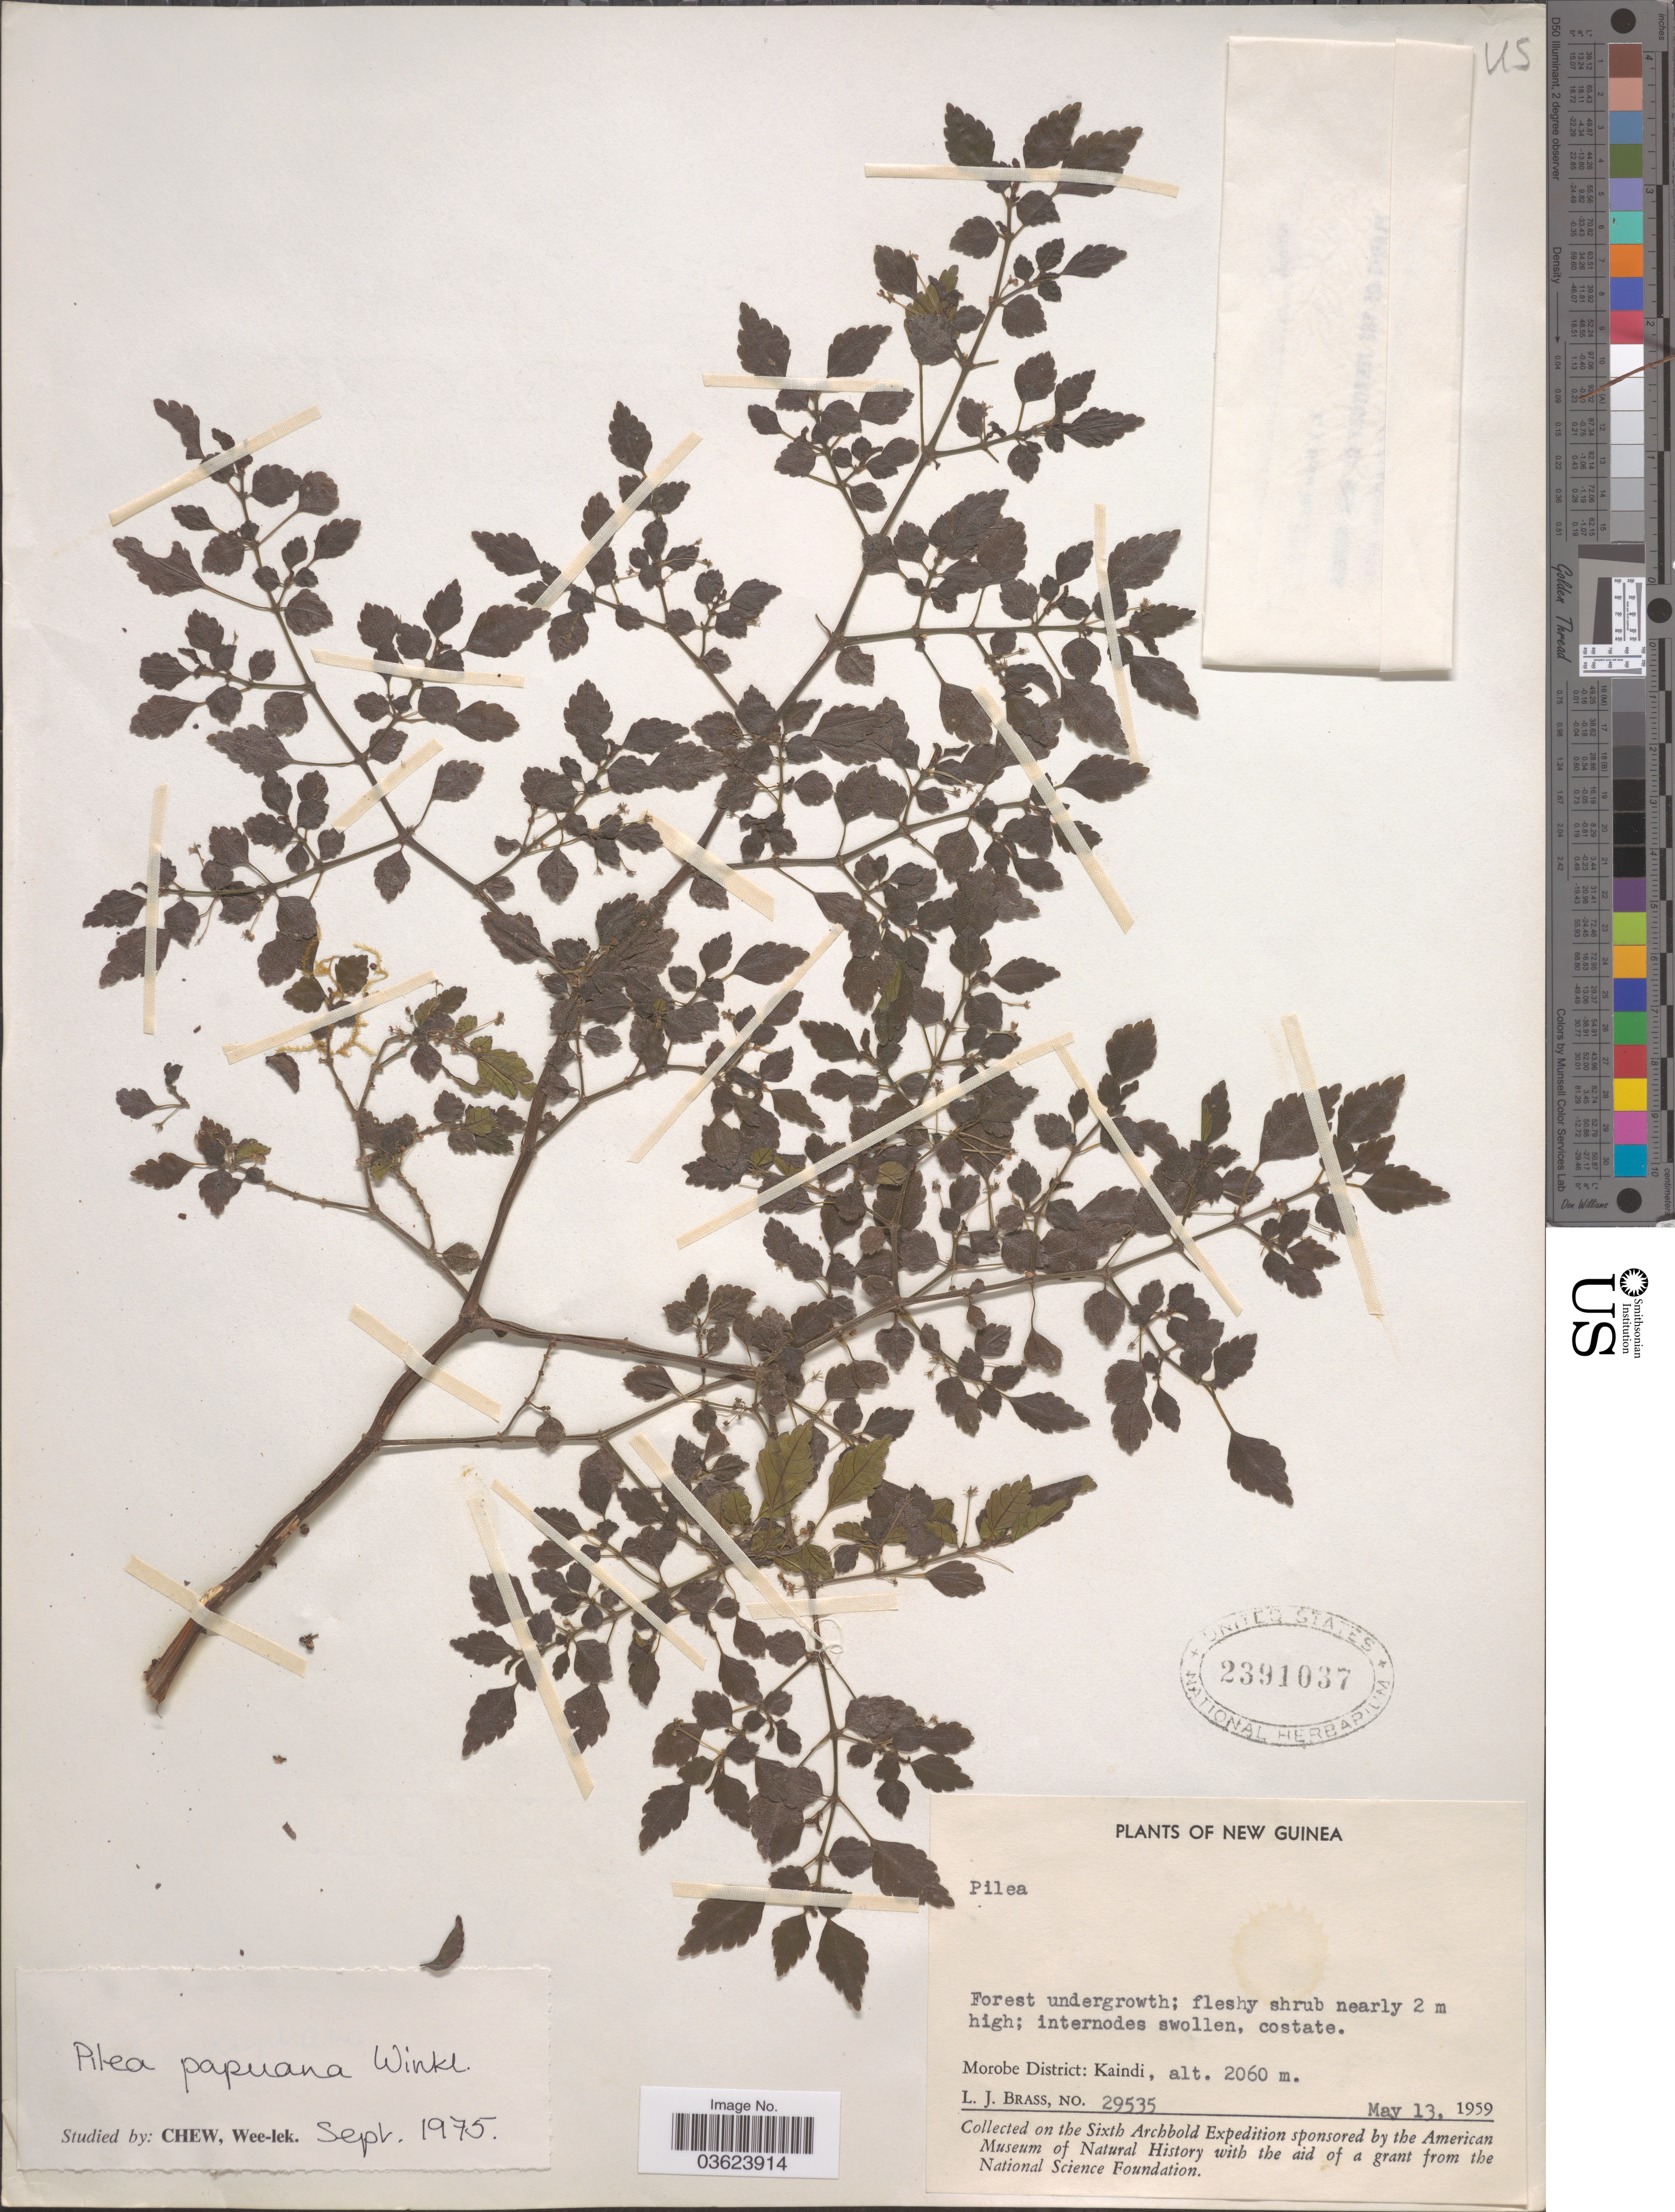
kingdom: Plantae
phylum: Tracheophyta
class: Magnoliopsida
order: Rosales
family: Urticaceae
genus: Pilea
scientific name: Pilea papuana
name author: Stapf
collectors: L. J. Brass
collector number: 29535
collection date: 1959-05-13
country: Papua New Guinea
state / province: Morobe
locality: New Guinea. Morobe District: Kaindi.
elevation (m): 2060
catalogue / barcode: US 2391037